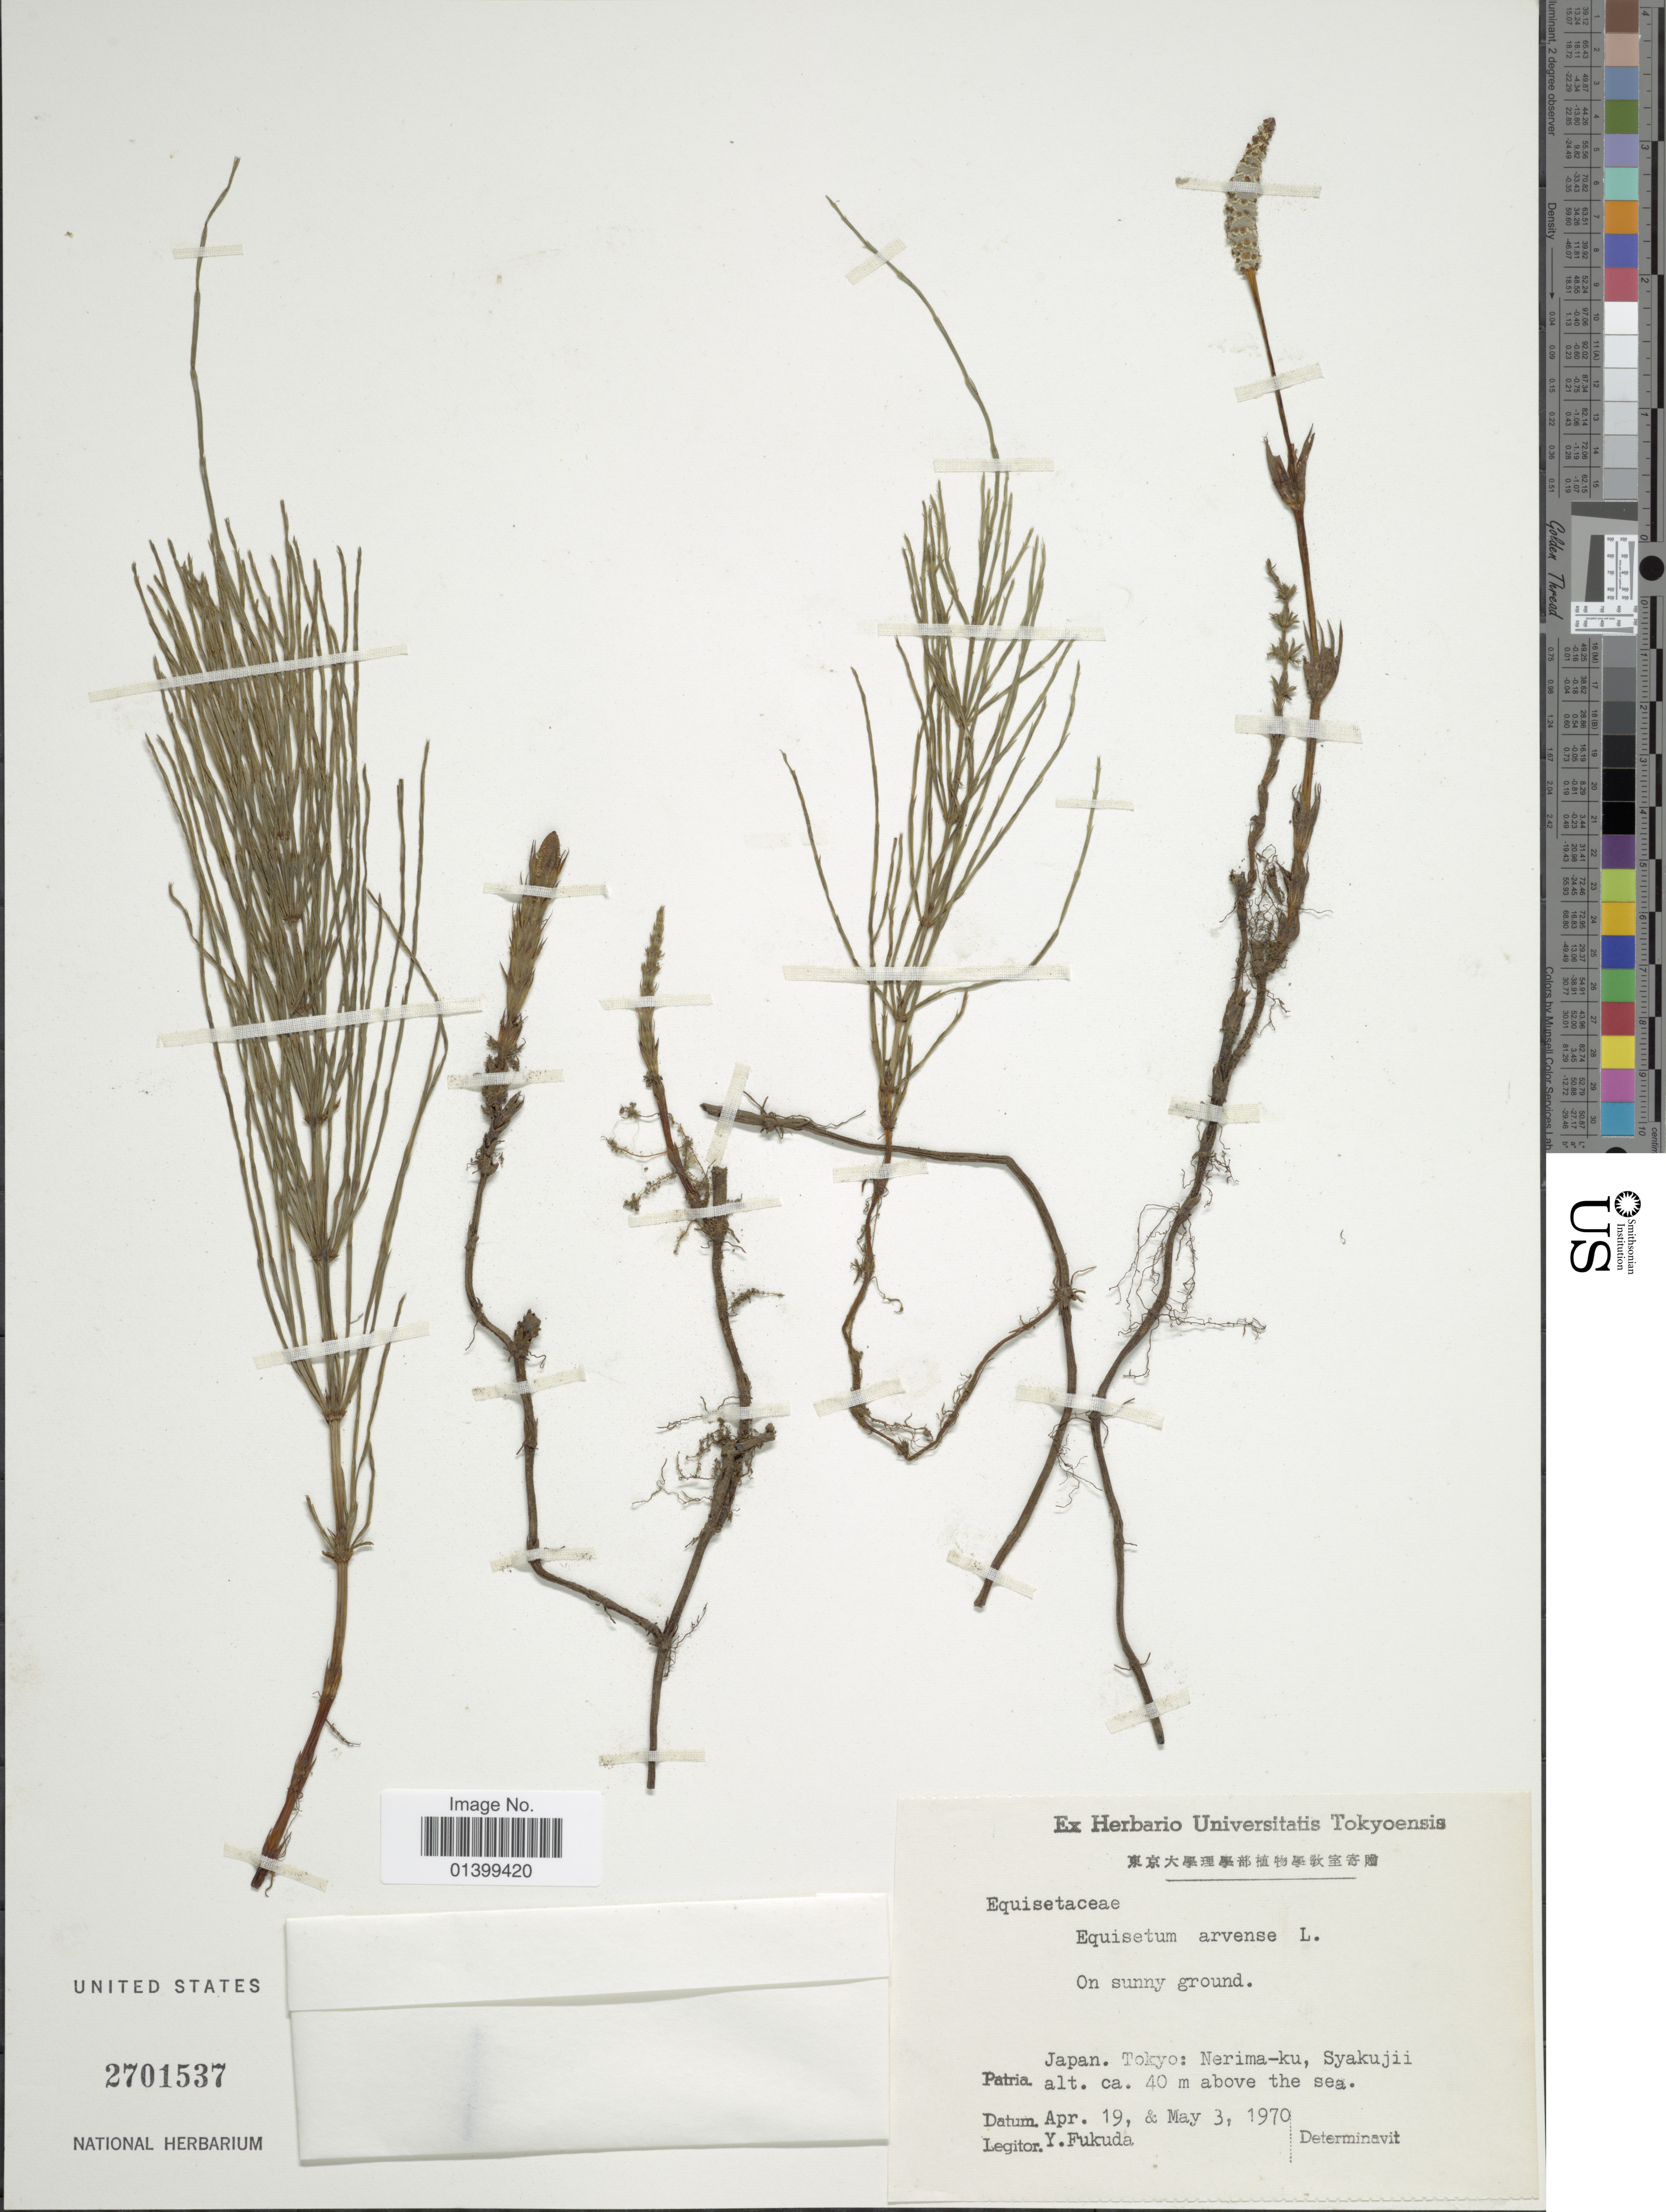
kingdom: Plantae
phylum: Tracheophyta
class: Polypodiopsida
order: Equisetales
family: Equisetaceae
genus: Equisetum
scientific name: Equisetum arvense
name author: L.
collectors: Y. Fukuda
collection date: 1970-04-19/1970-05-03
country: Japan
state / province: Tokyo, Federal City of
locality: Tokyo: Nerima-ku, Syakujii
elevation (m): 40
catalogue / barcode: US 2701537